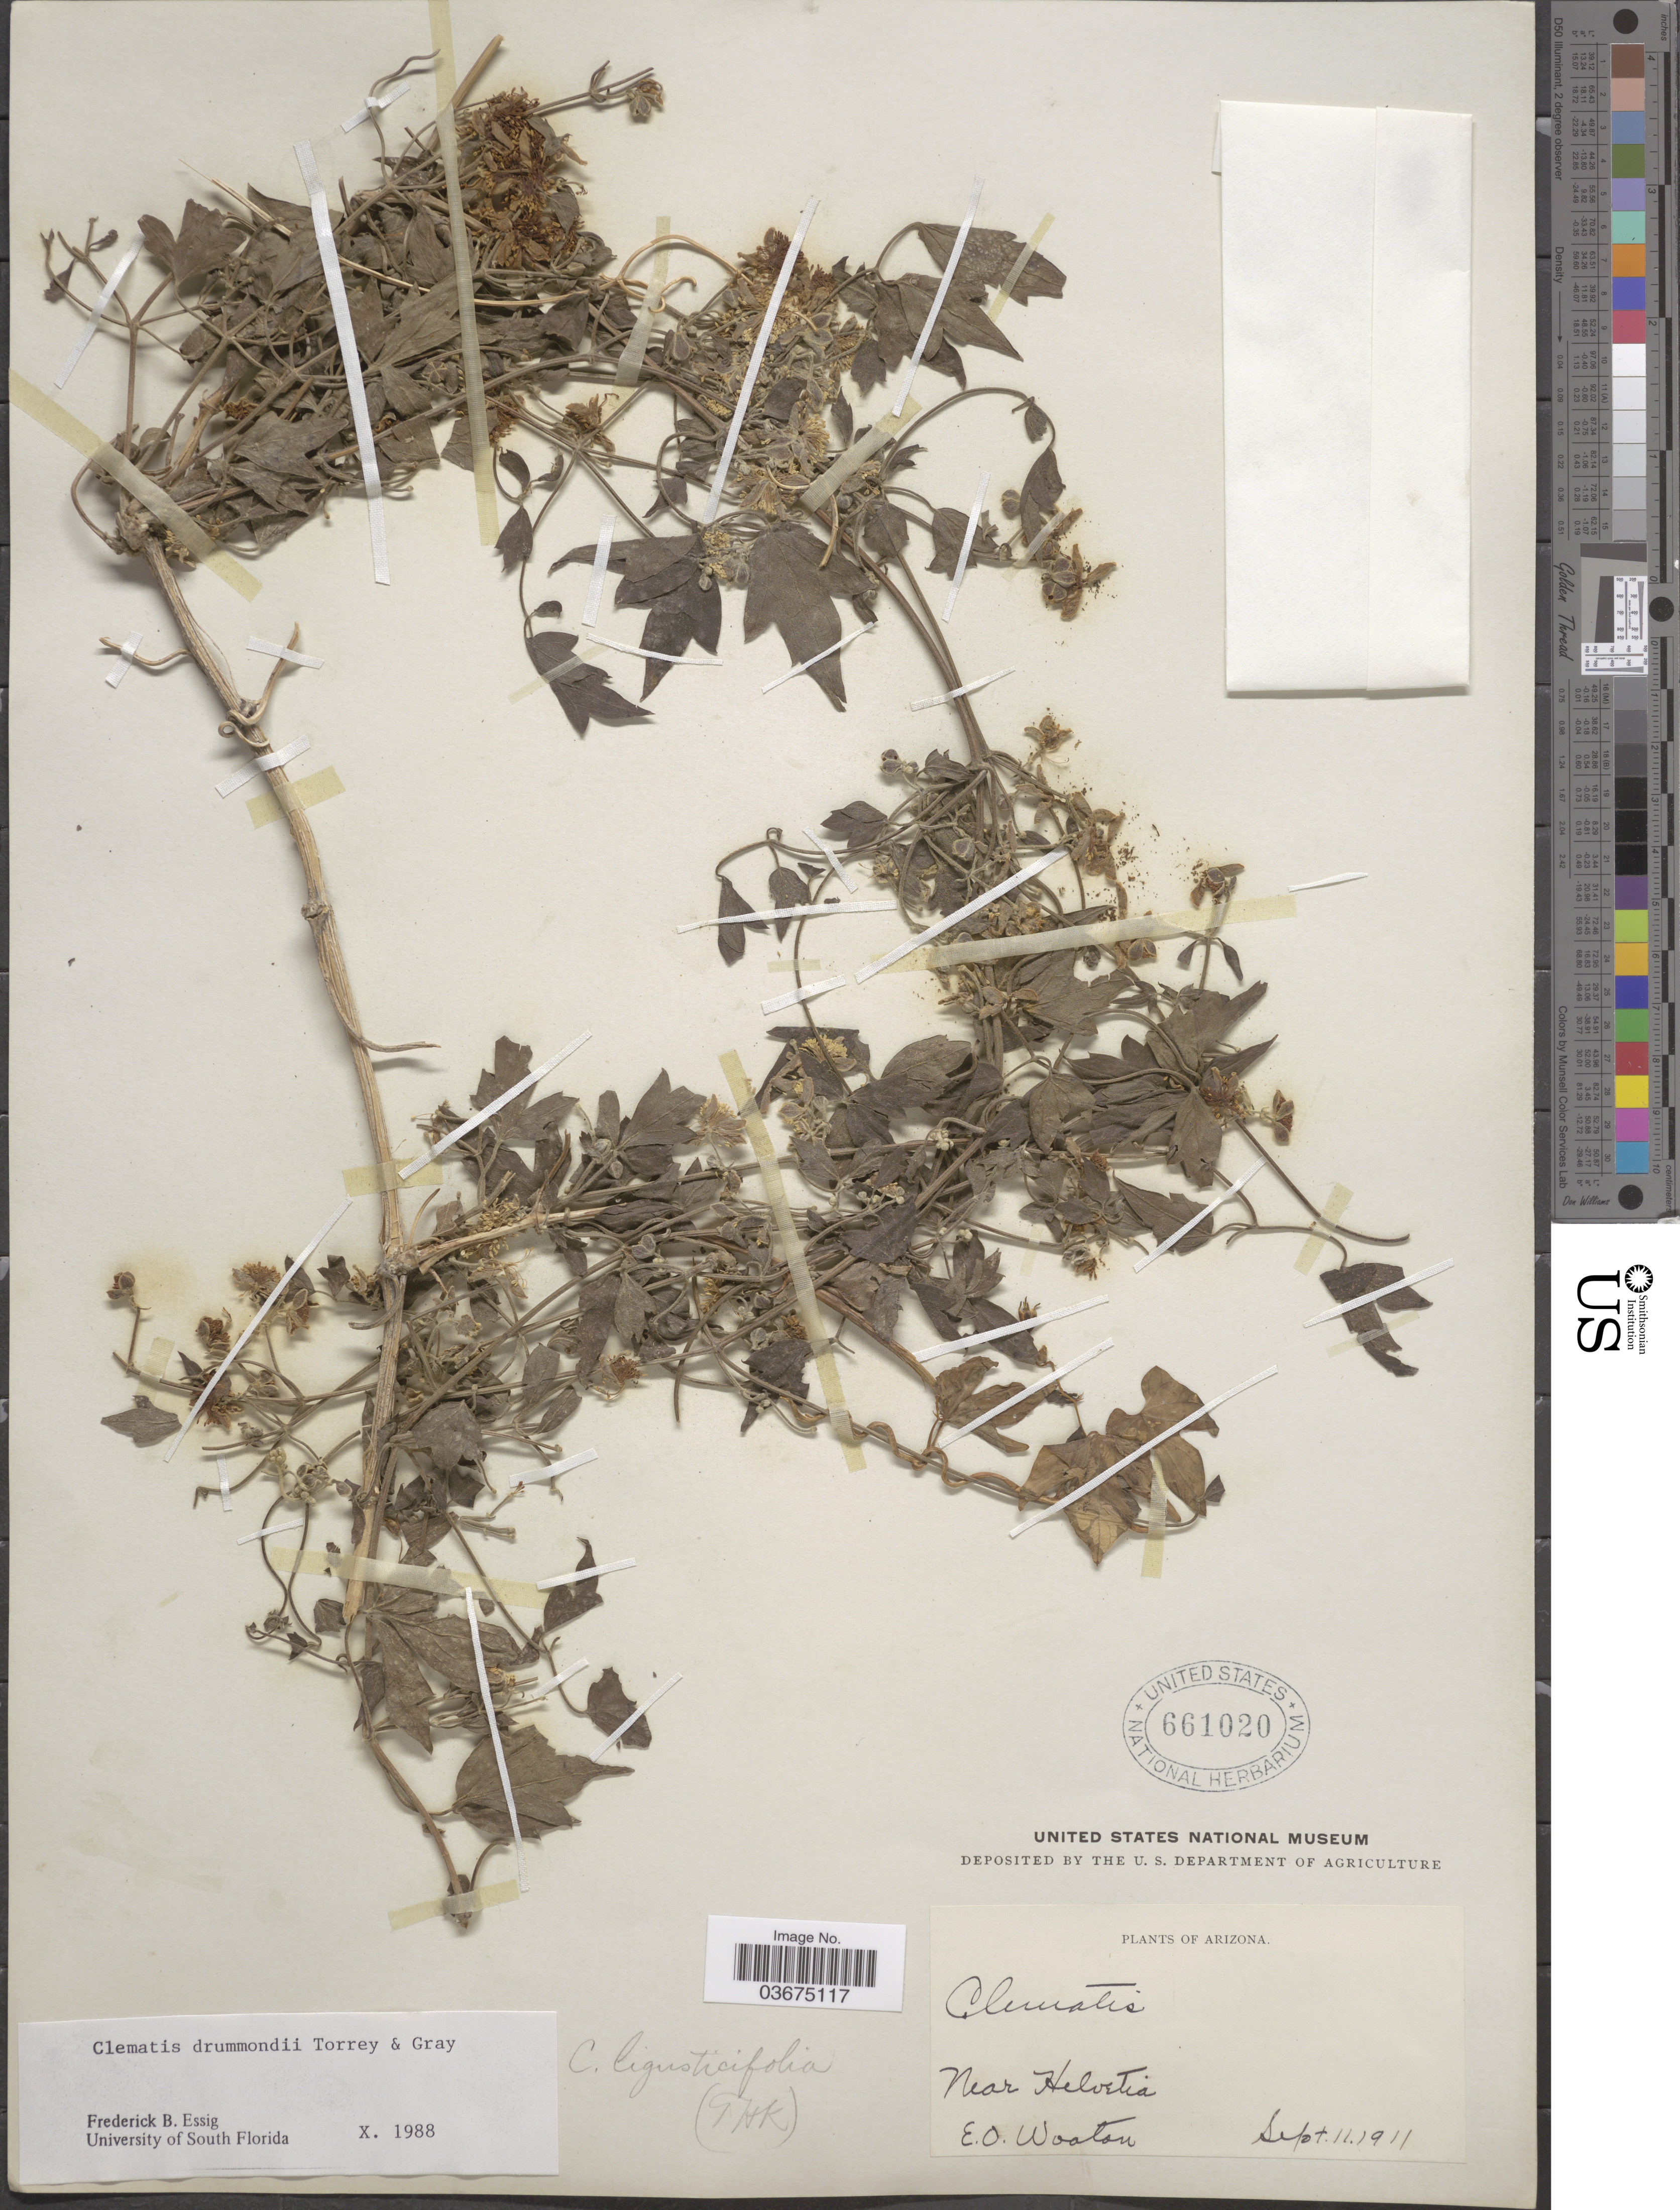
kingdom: Plantae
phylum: Tracheophyta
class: Magnoliopsida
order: Ranunculales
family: Ranunculaceae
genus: Clematis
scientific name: Clematis drummondii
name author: Torr. & A. Gray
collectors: E. O. Wooton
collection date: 1911-09-11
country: United States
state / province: Arizona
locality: Near Helvetia.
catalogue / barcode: US 661020